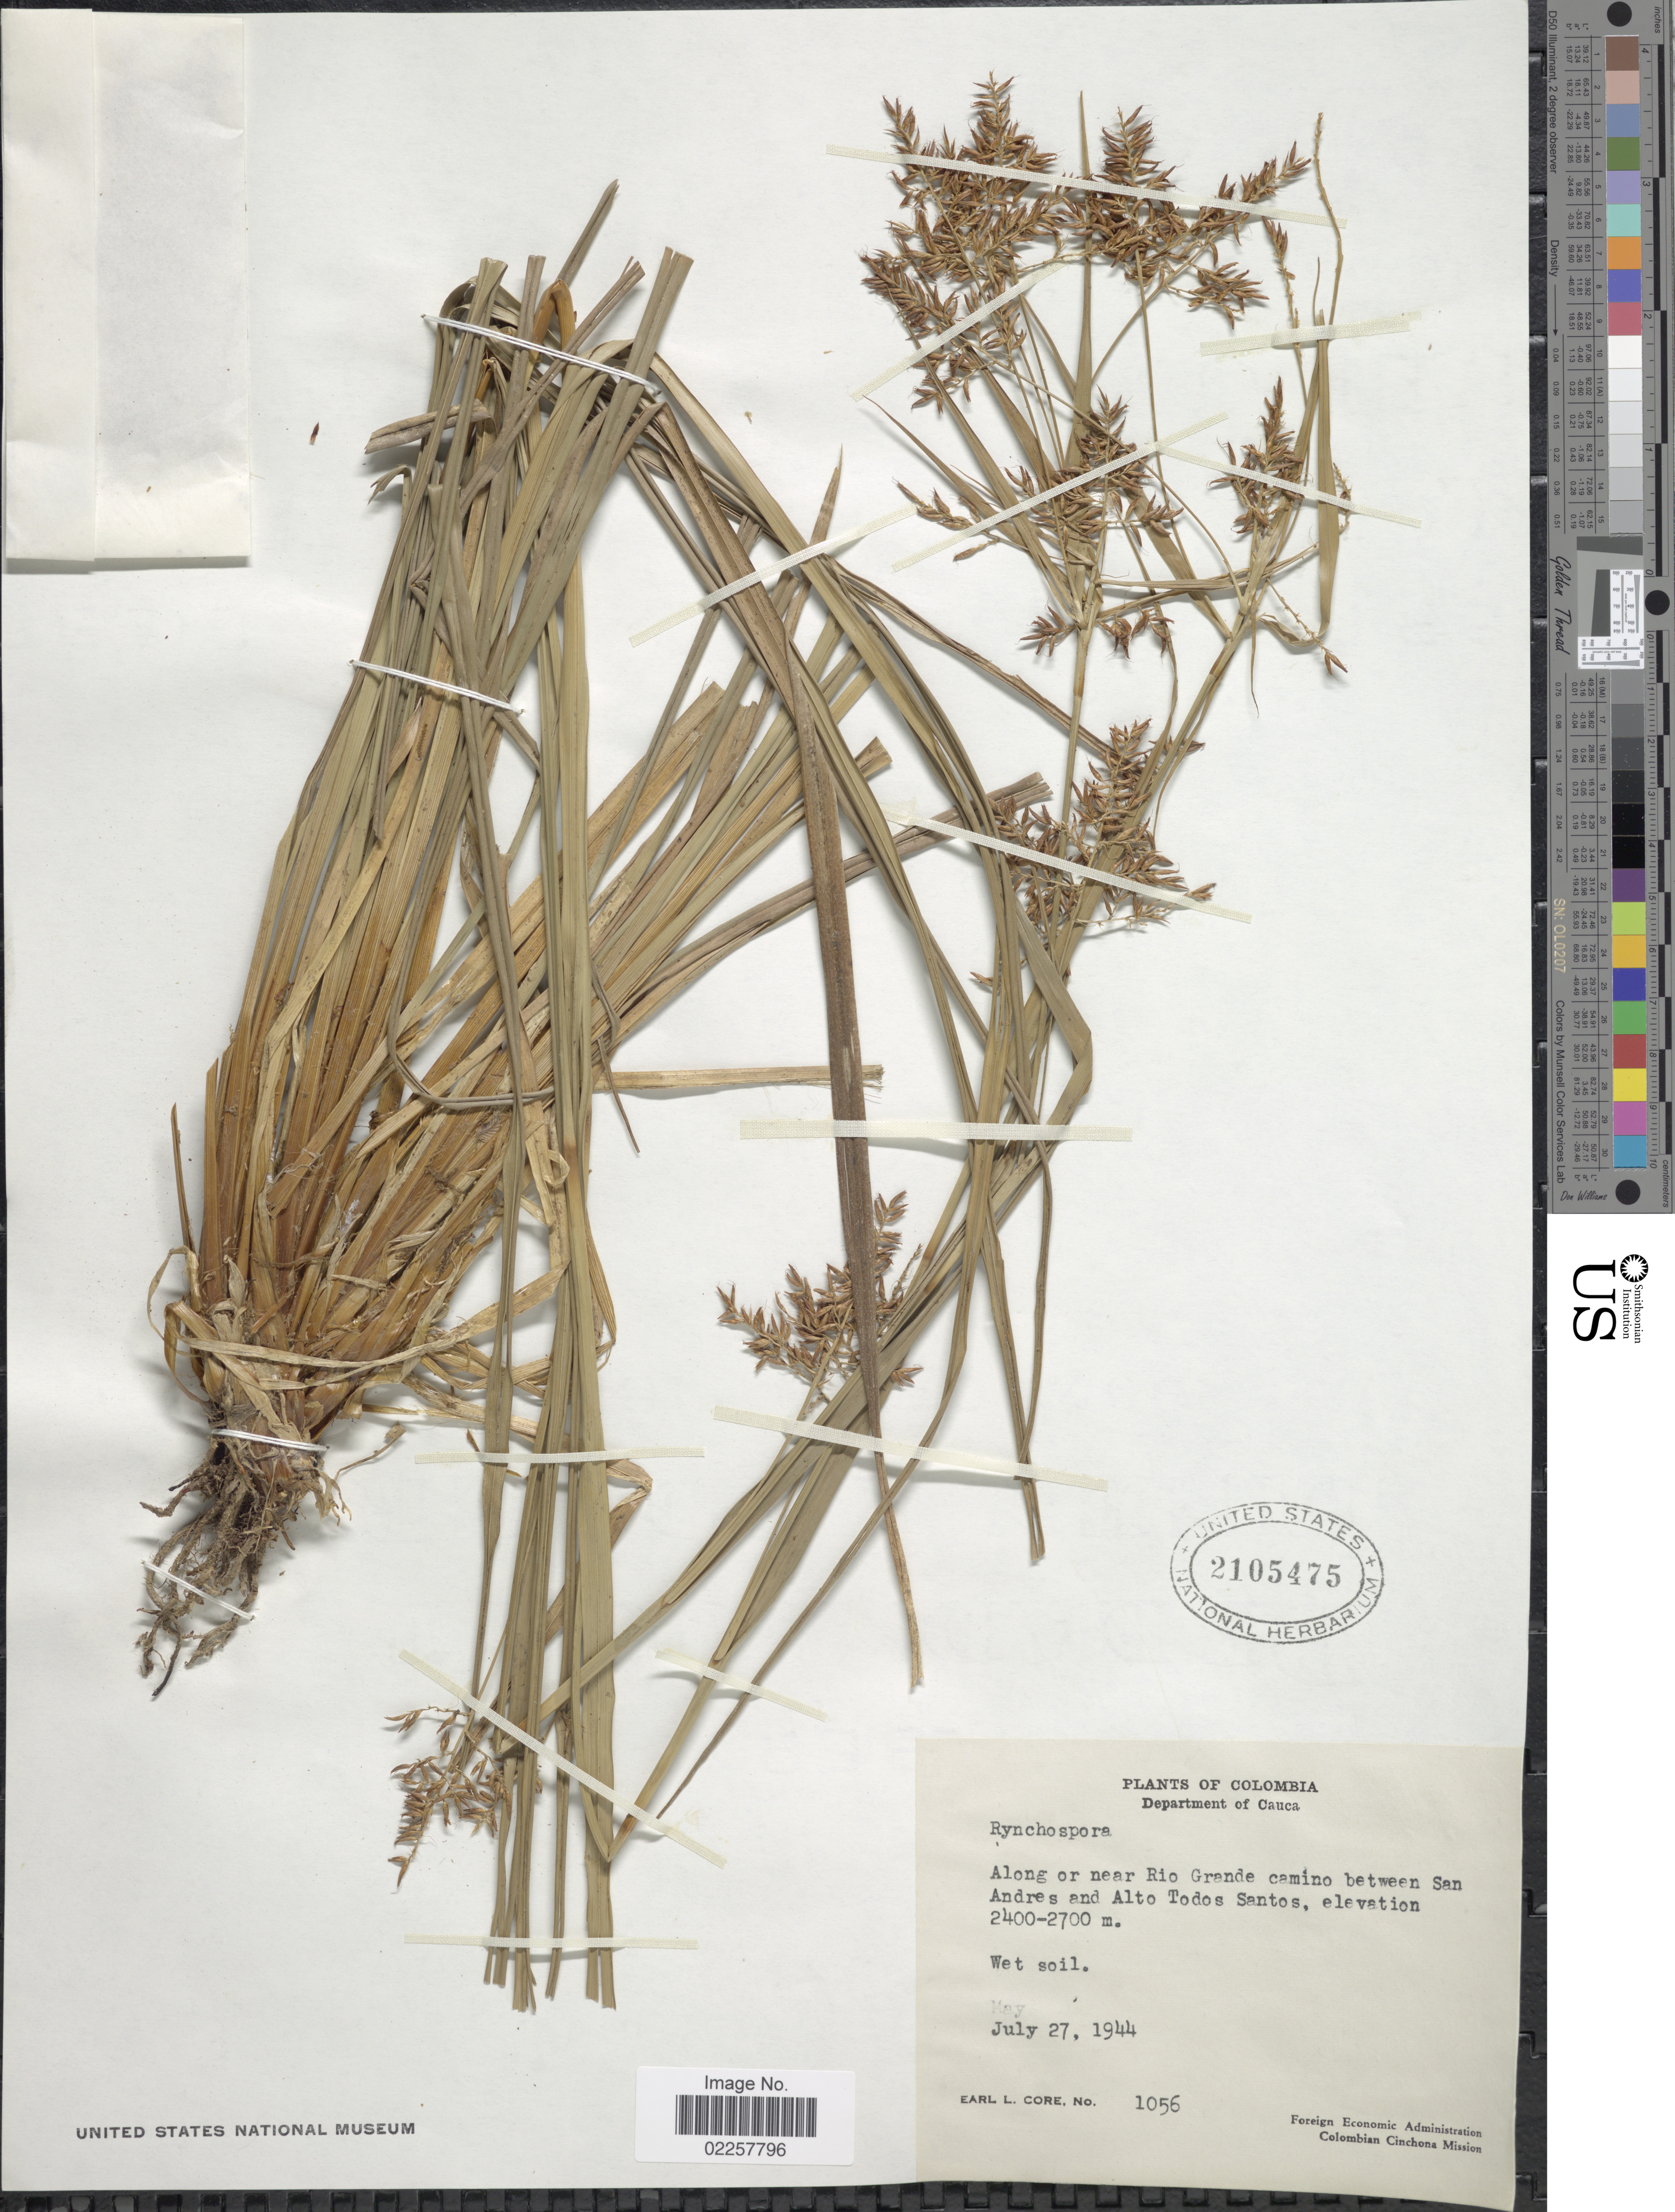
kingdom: Plantae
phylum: Tracheophyta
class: Liliopsida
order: Poales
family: Cyperaceae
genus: Rhynchospora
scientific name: Rhynchospora sp.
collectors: E. L. Core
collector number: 1056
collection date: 1944-07-27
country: Colombia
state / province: Cauca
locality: Department of Cauca, Along or near Rio Grande camino between San Andres and Alto Todos Santos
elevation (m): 2400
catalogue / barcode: US 2105475